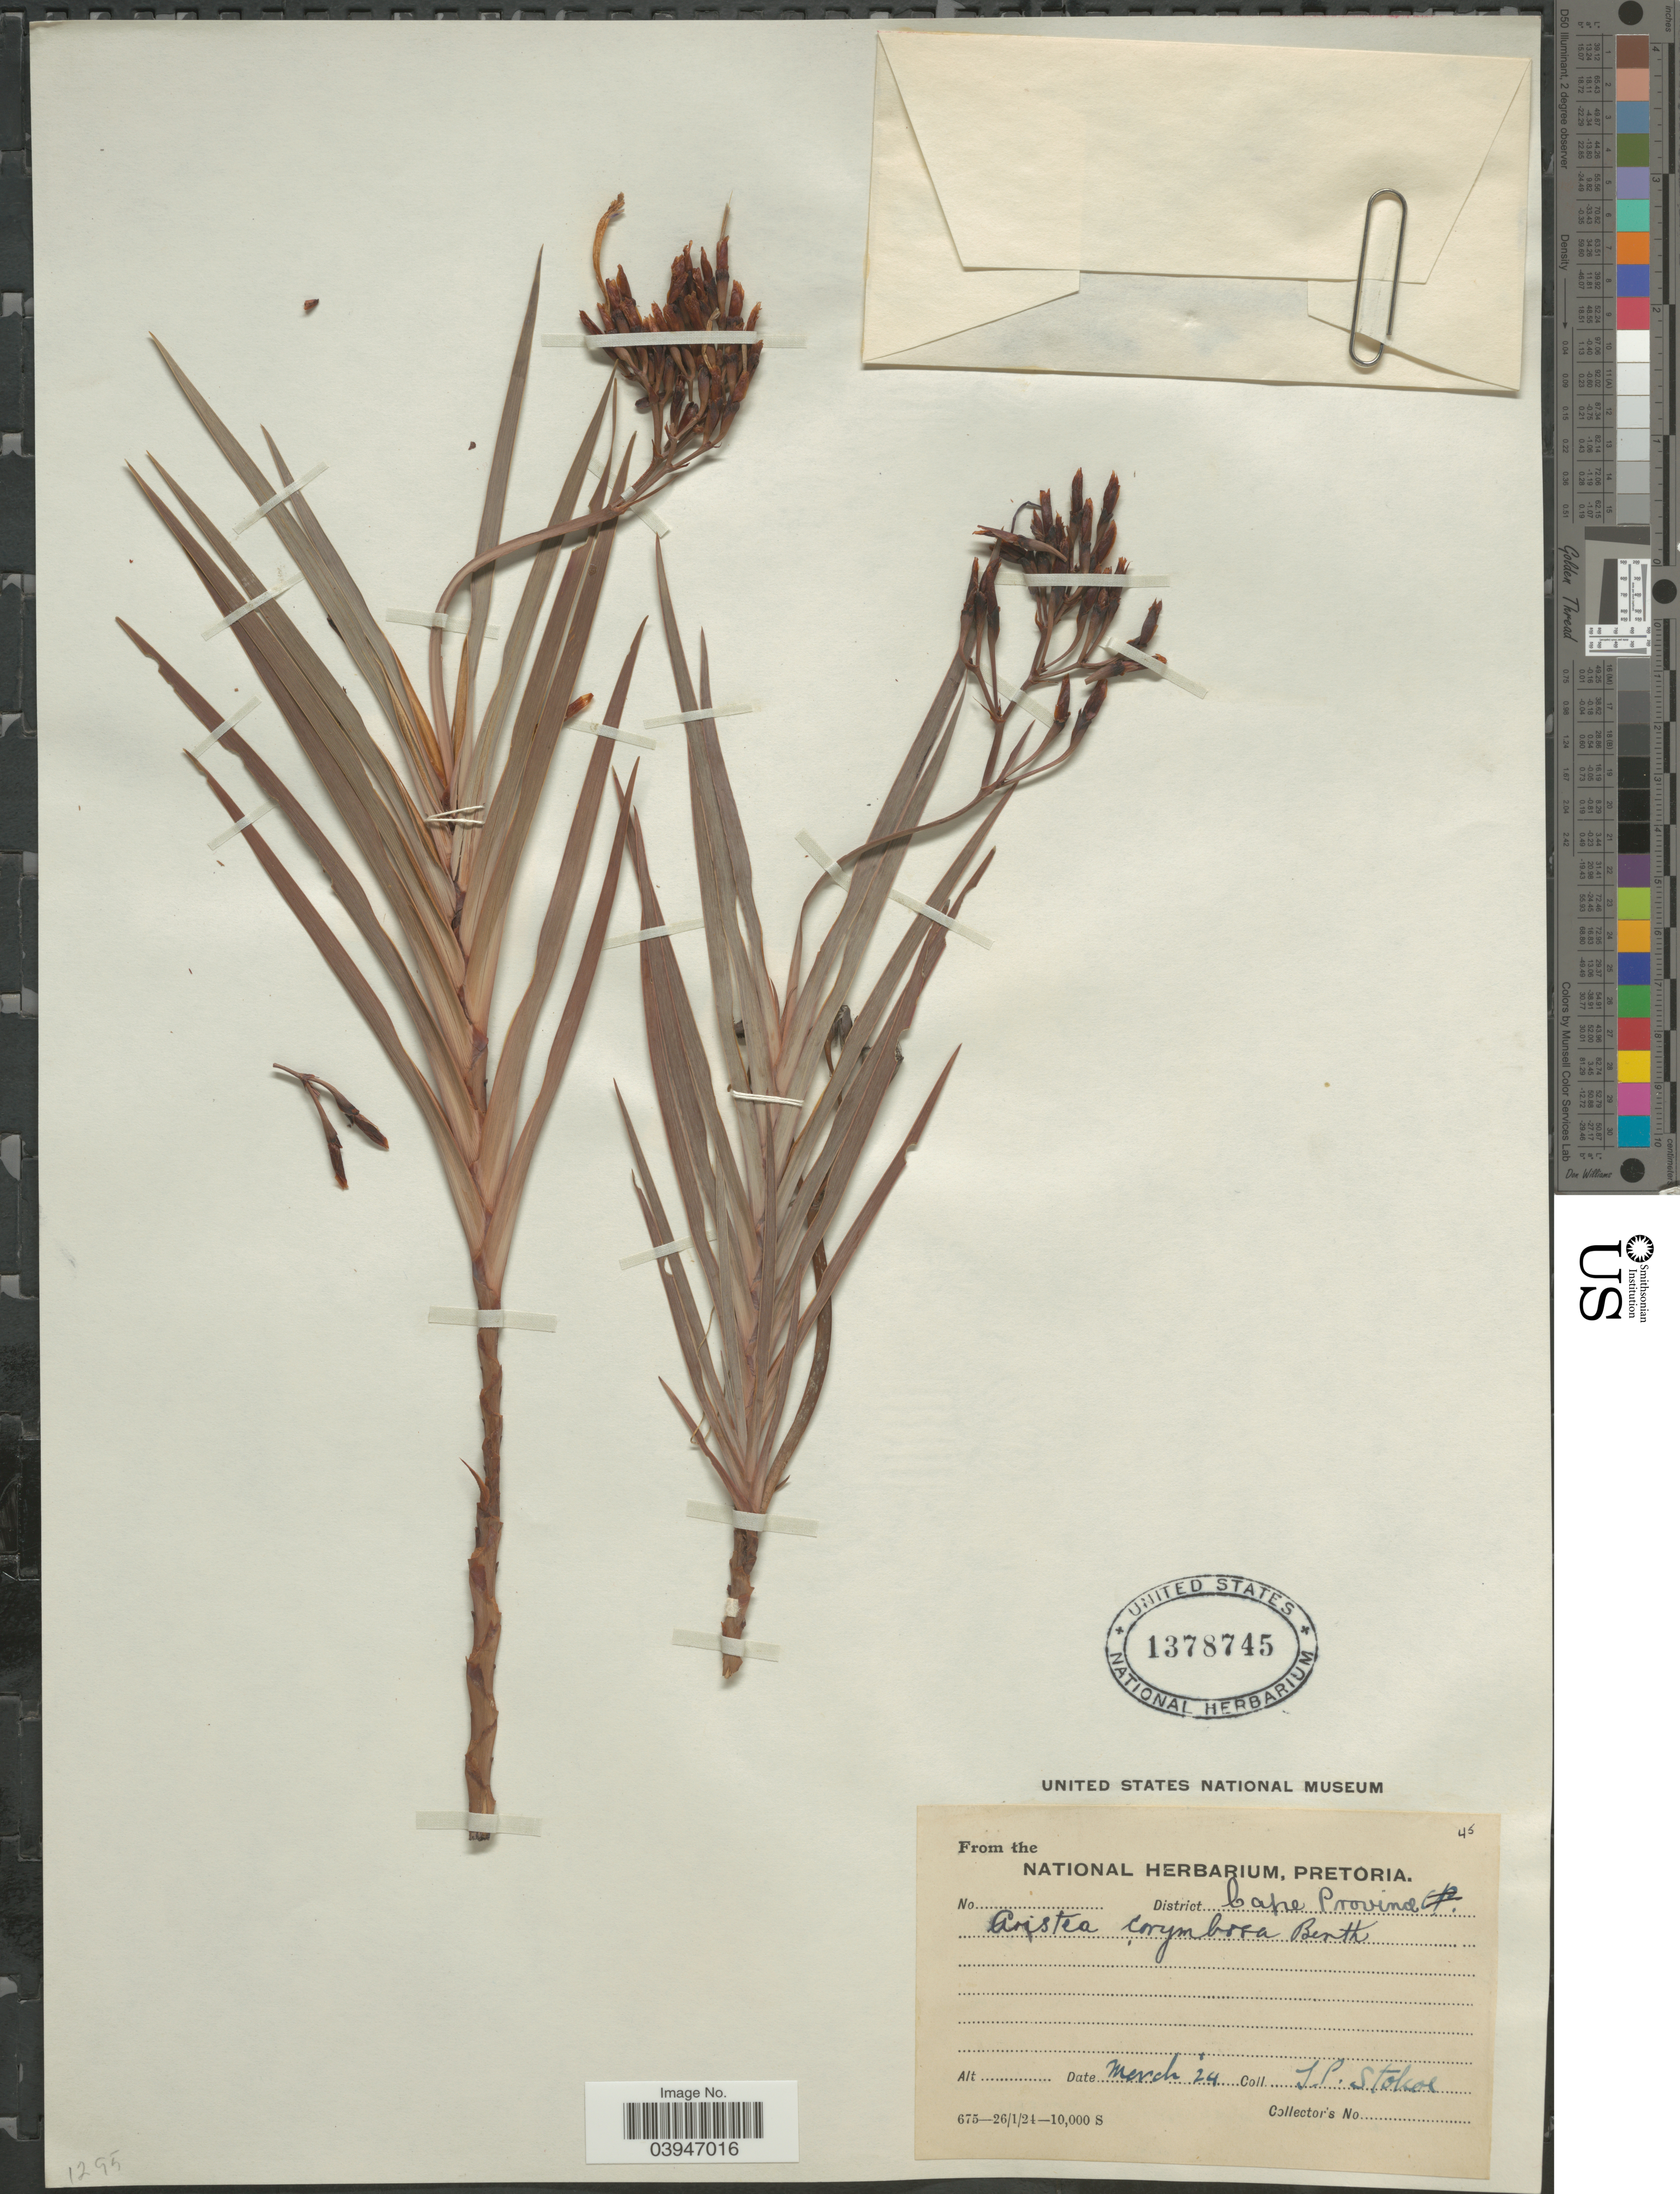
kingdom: Plantae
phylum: Tracheophyta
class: Liliopsida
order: Asparagales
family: Iridaceae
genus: Aristea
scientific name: Aristea corymbosa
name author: (Ker Gawl.) Benth. & Hook. f.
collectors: T. Stokoe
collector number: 45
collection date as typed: Transcribed d/m/y: /3/24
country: South Africa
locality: District Cape Province.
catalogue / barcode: US 1378745